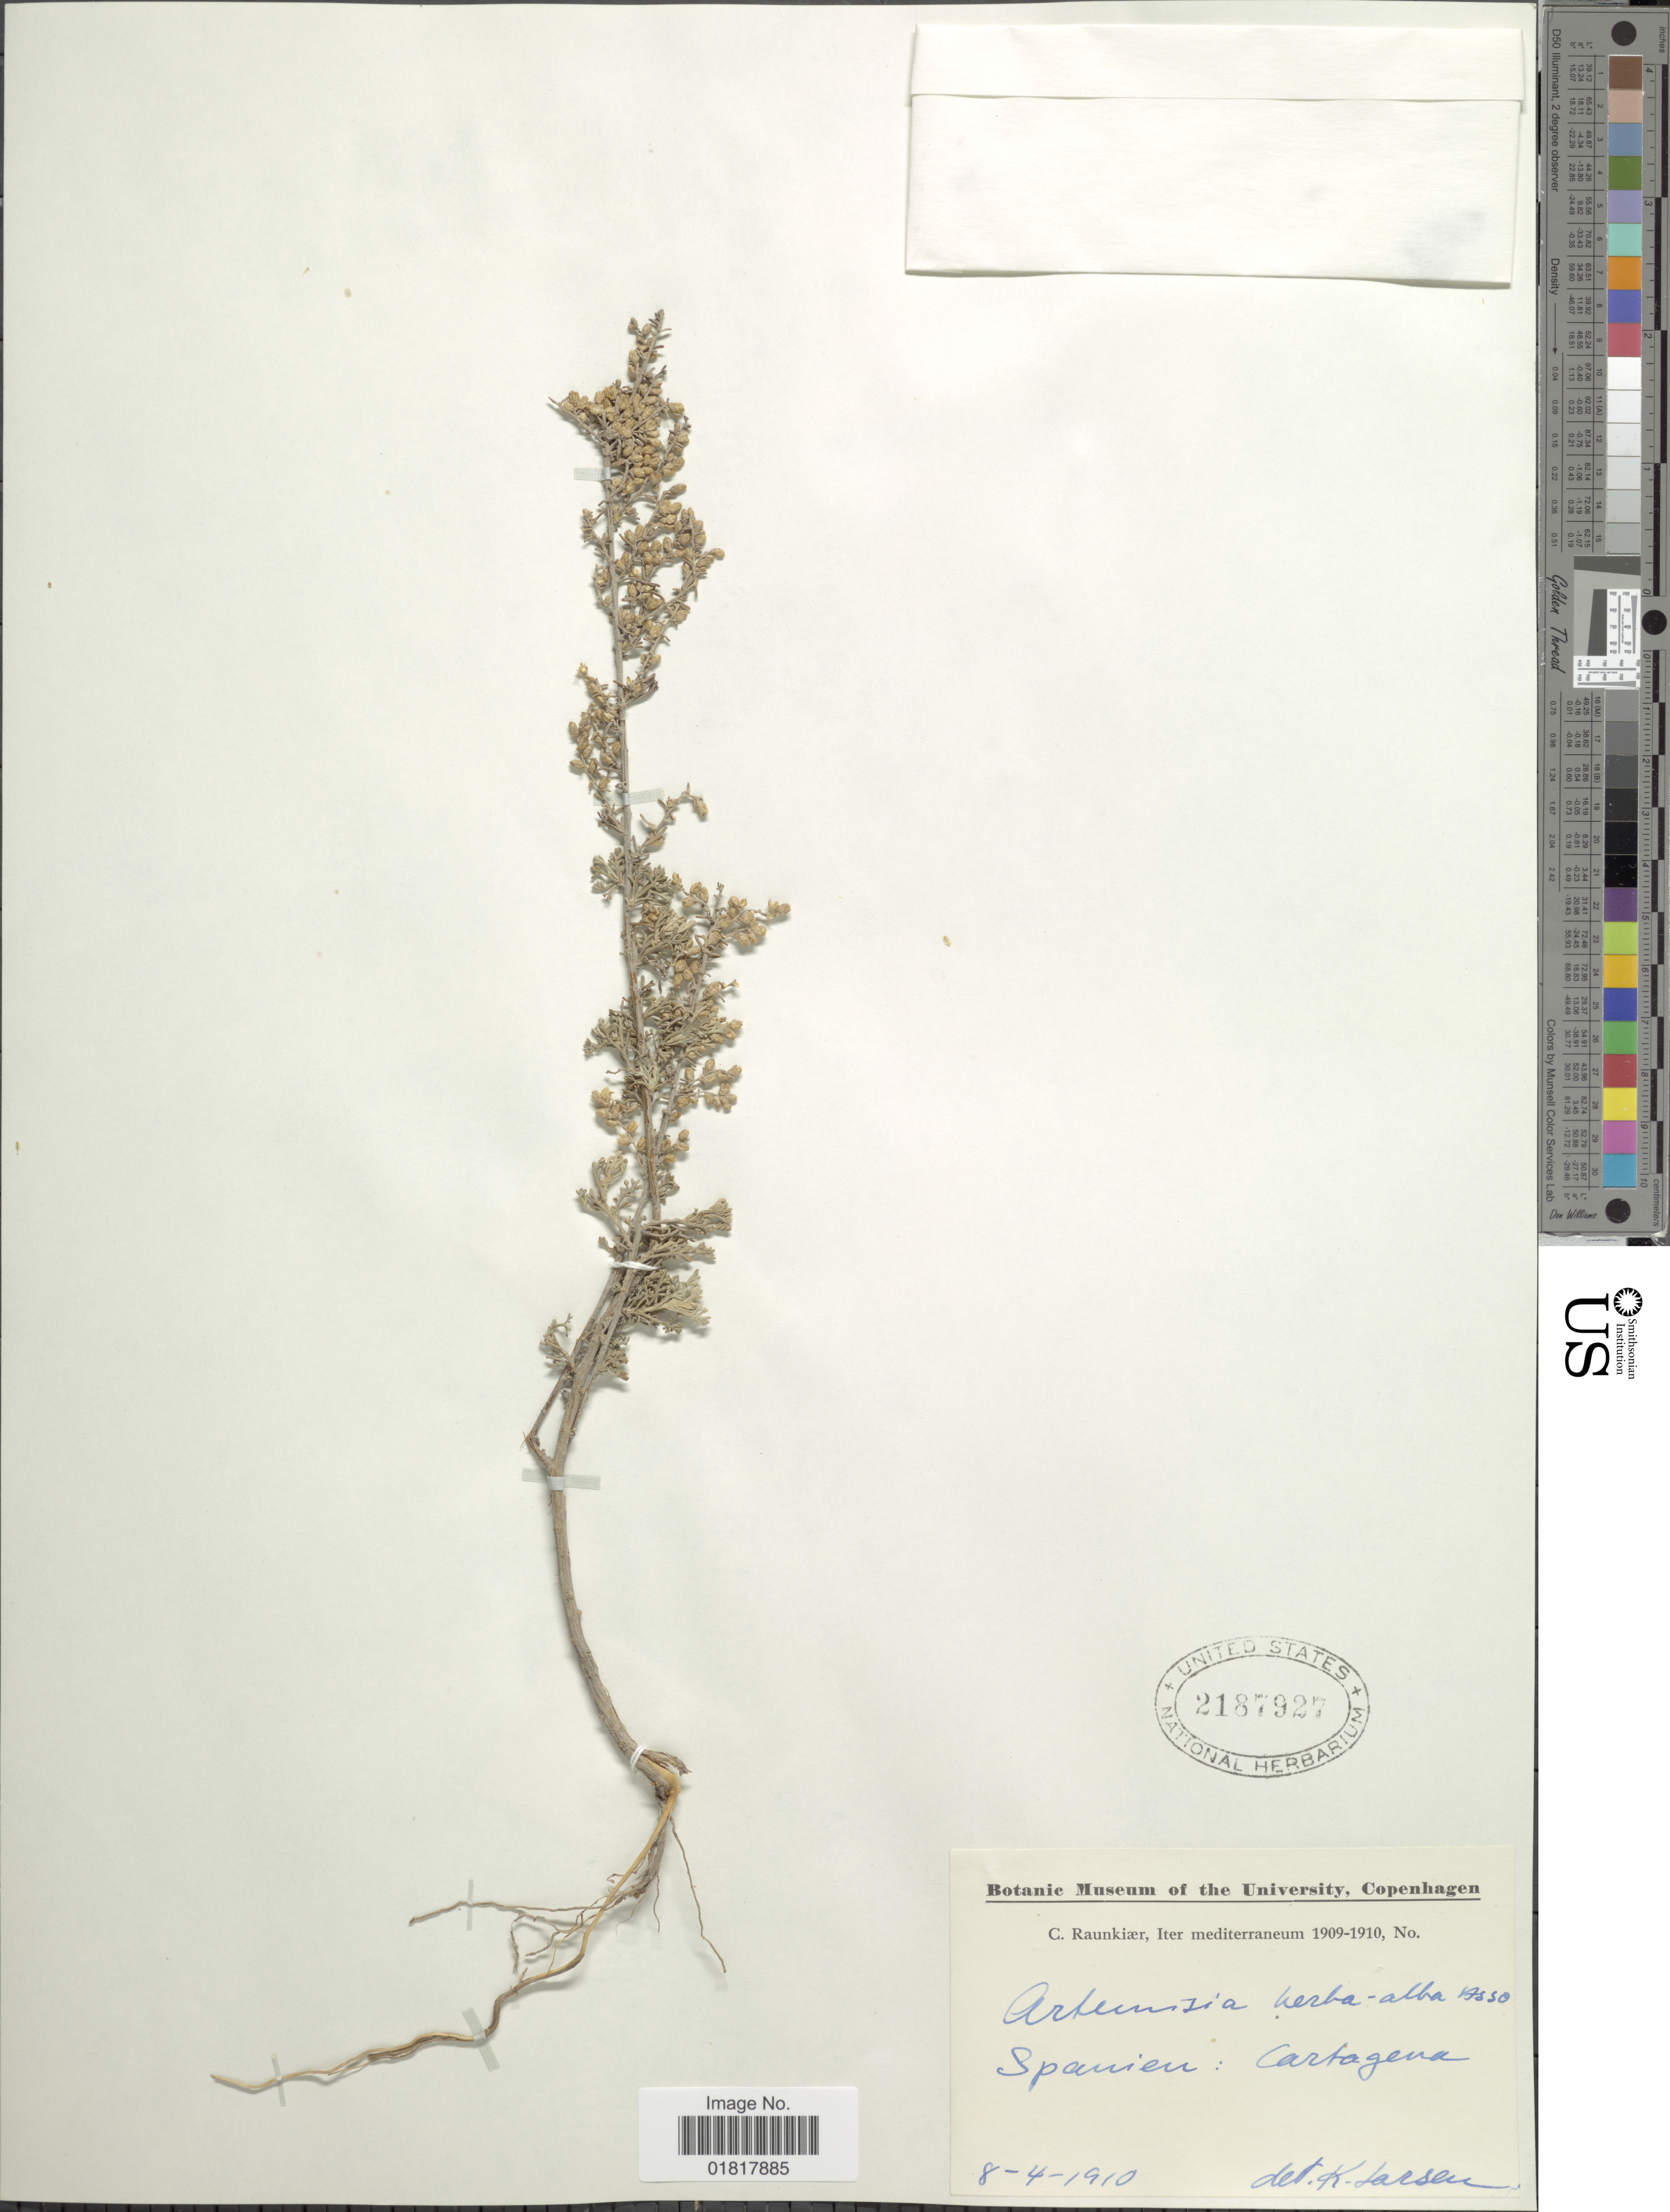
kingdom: Plantae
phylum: Tracheophyta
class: Magnoliopsida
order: Asterales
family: Asteraceae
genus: Artemisia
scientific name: Artemisia herba-alba asso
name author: Asso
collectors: C. Raunkiær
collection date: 1910-04-08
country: Spain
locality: Cartagena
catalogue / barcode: US 2187927